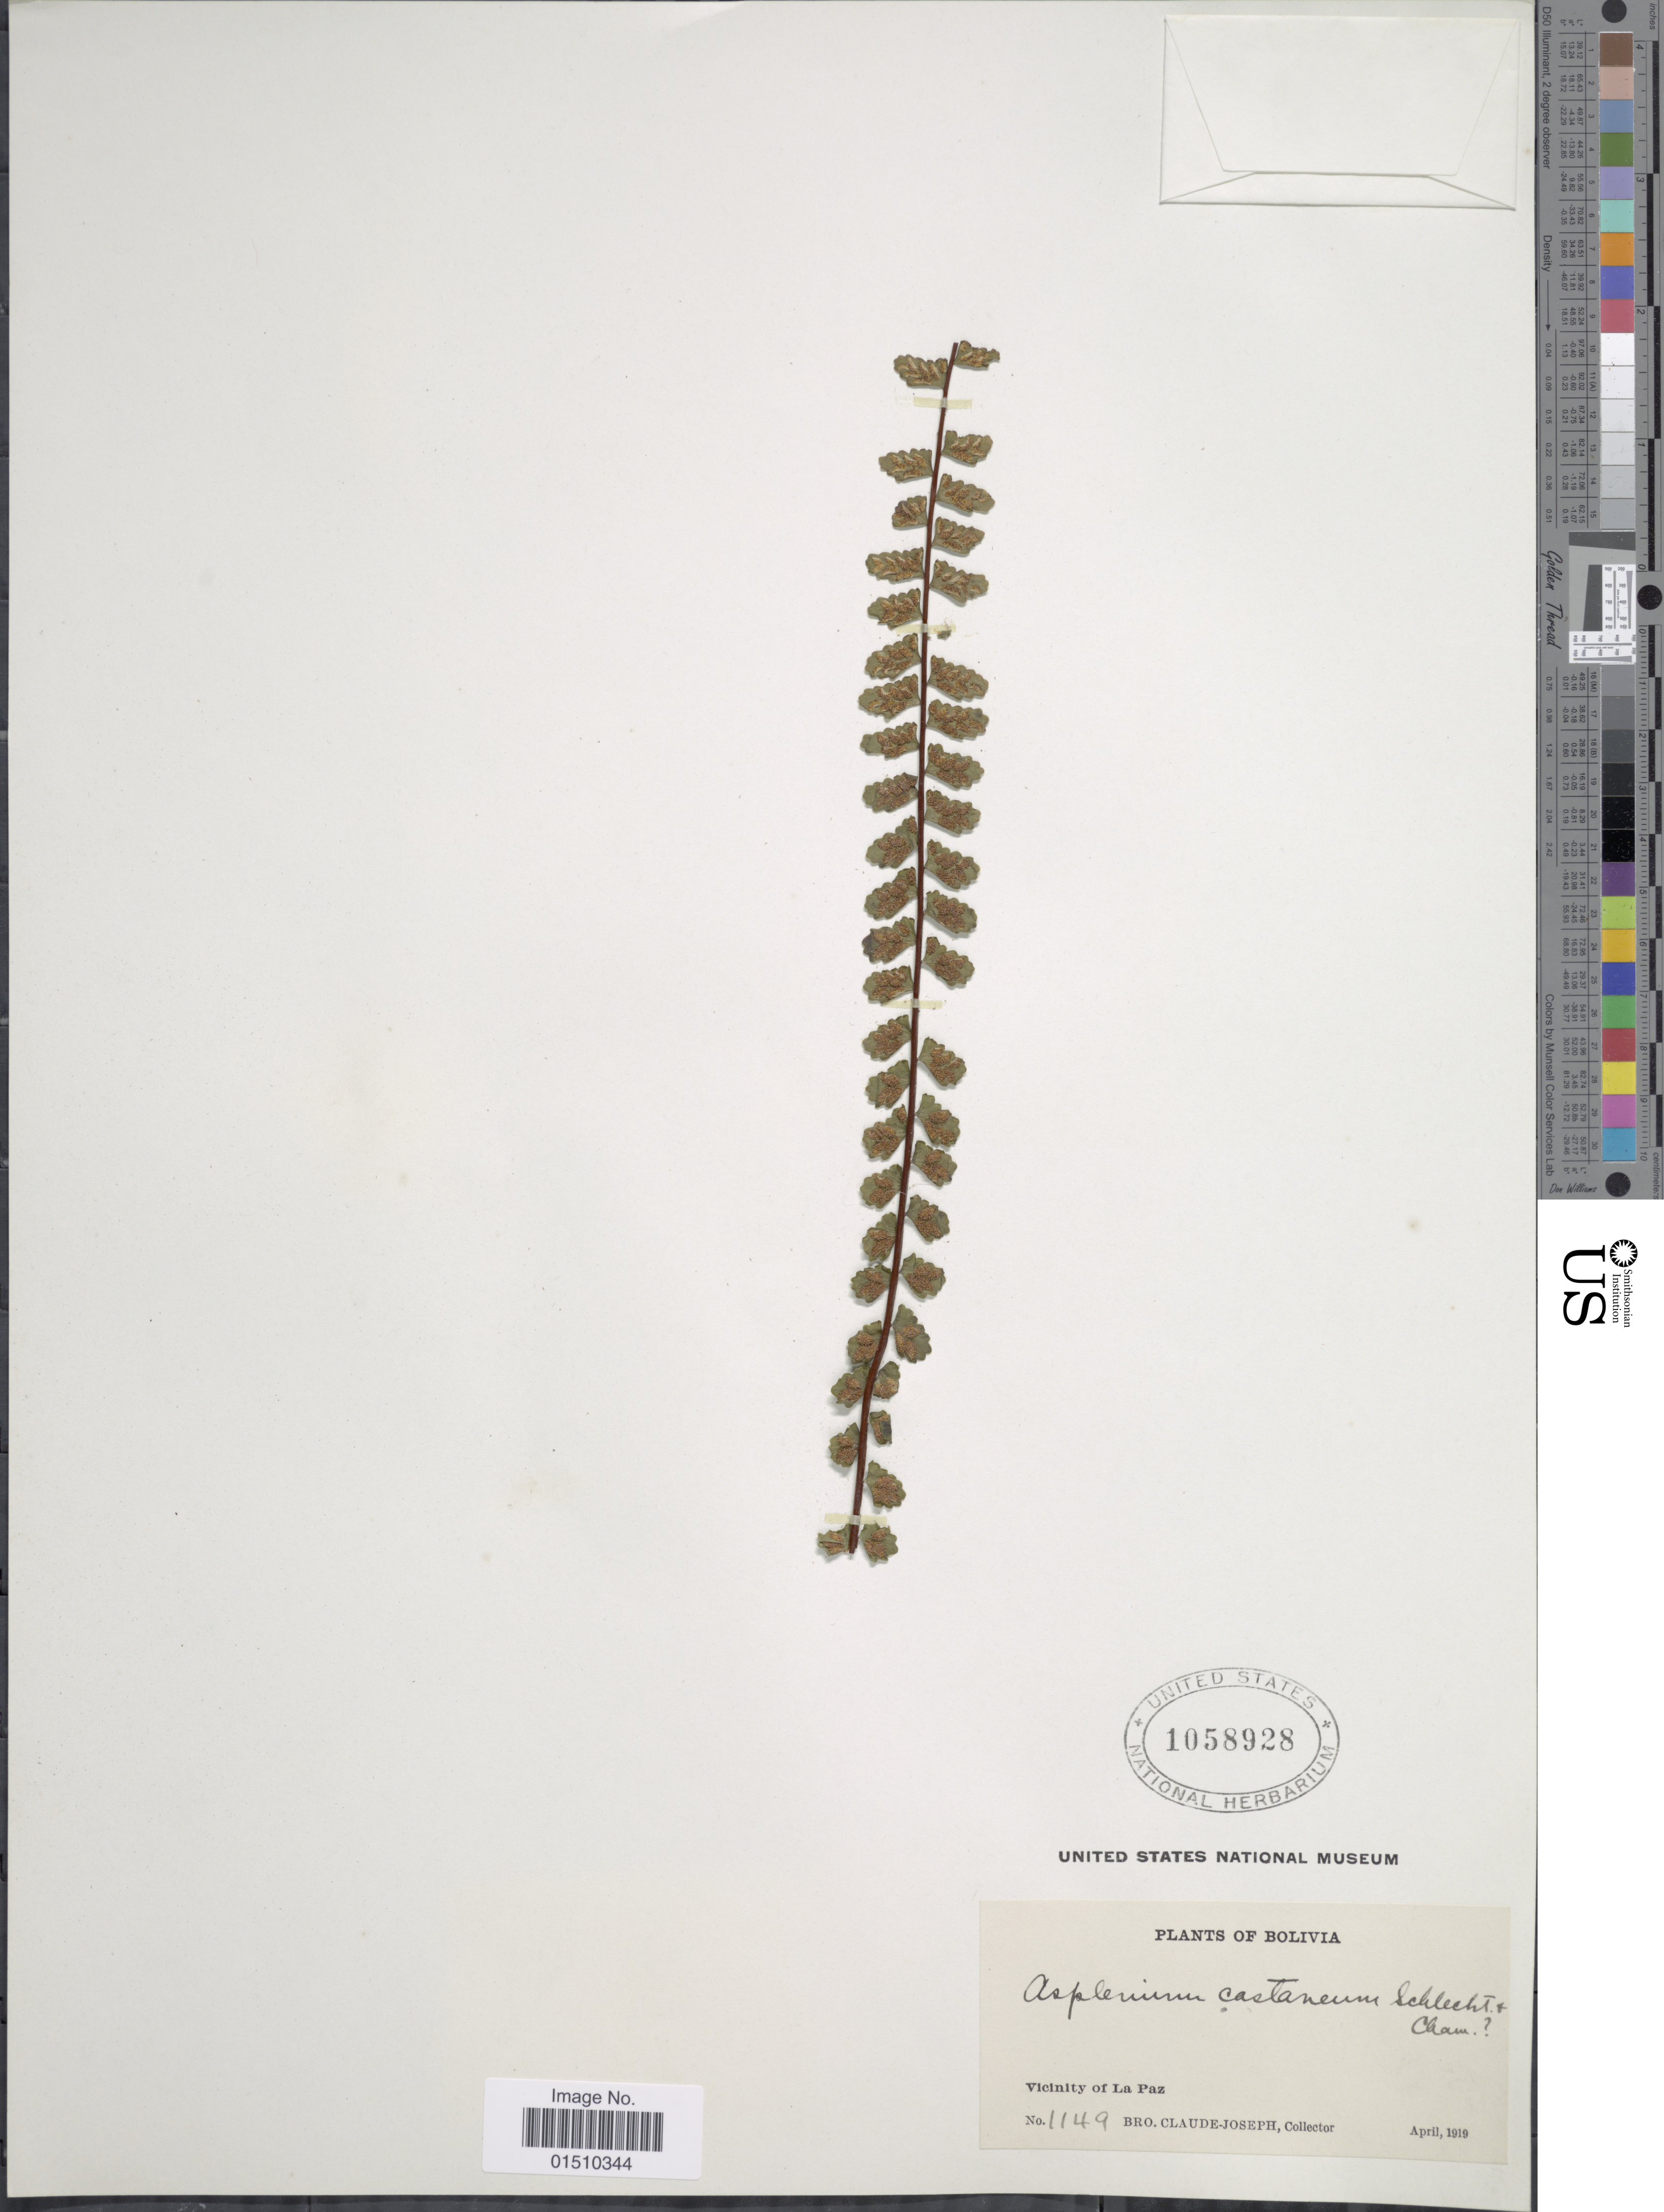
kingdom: Plantae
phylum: Tracheophyta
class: Polypodiopsida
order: Polypodiales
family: Aspleniaceae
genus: Asplenium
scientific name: Asplenium castaneum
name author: Schltdl. & Cham.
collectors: Bro. Claude-Joseph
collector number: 1149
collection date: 1919-04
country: Bolivia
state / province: La Paz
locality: Bolivia, Vicinity of La Paz.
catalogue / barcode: US 1058928